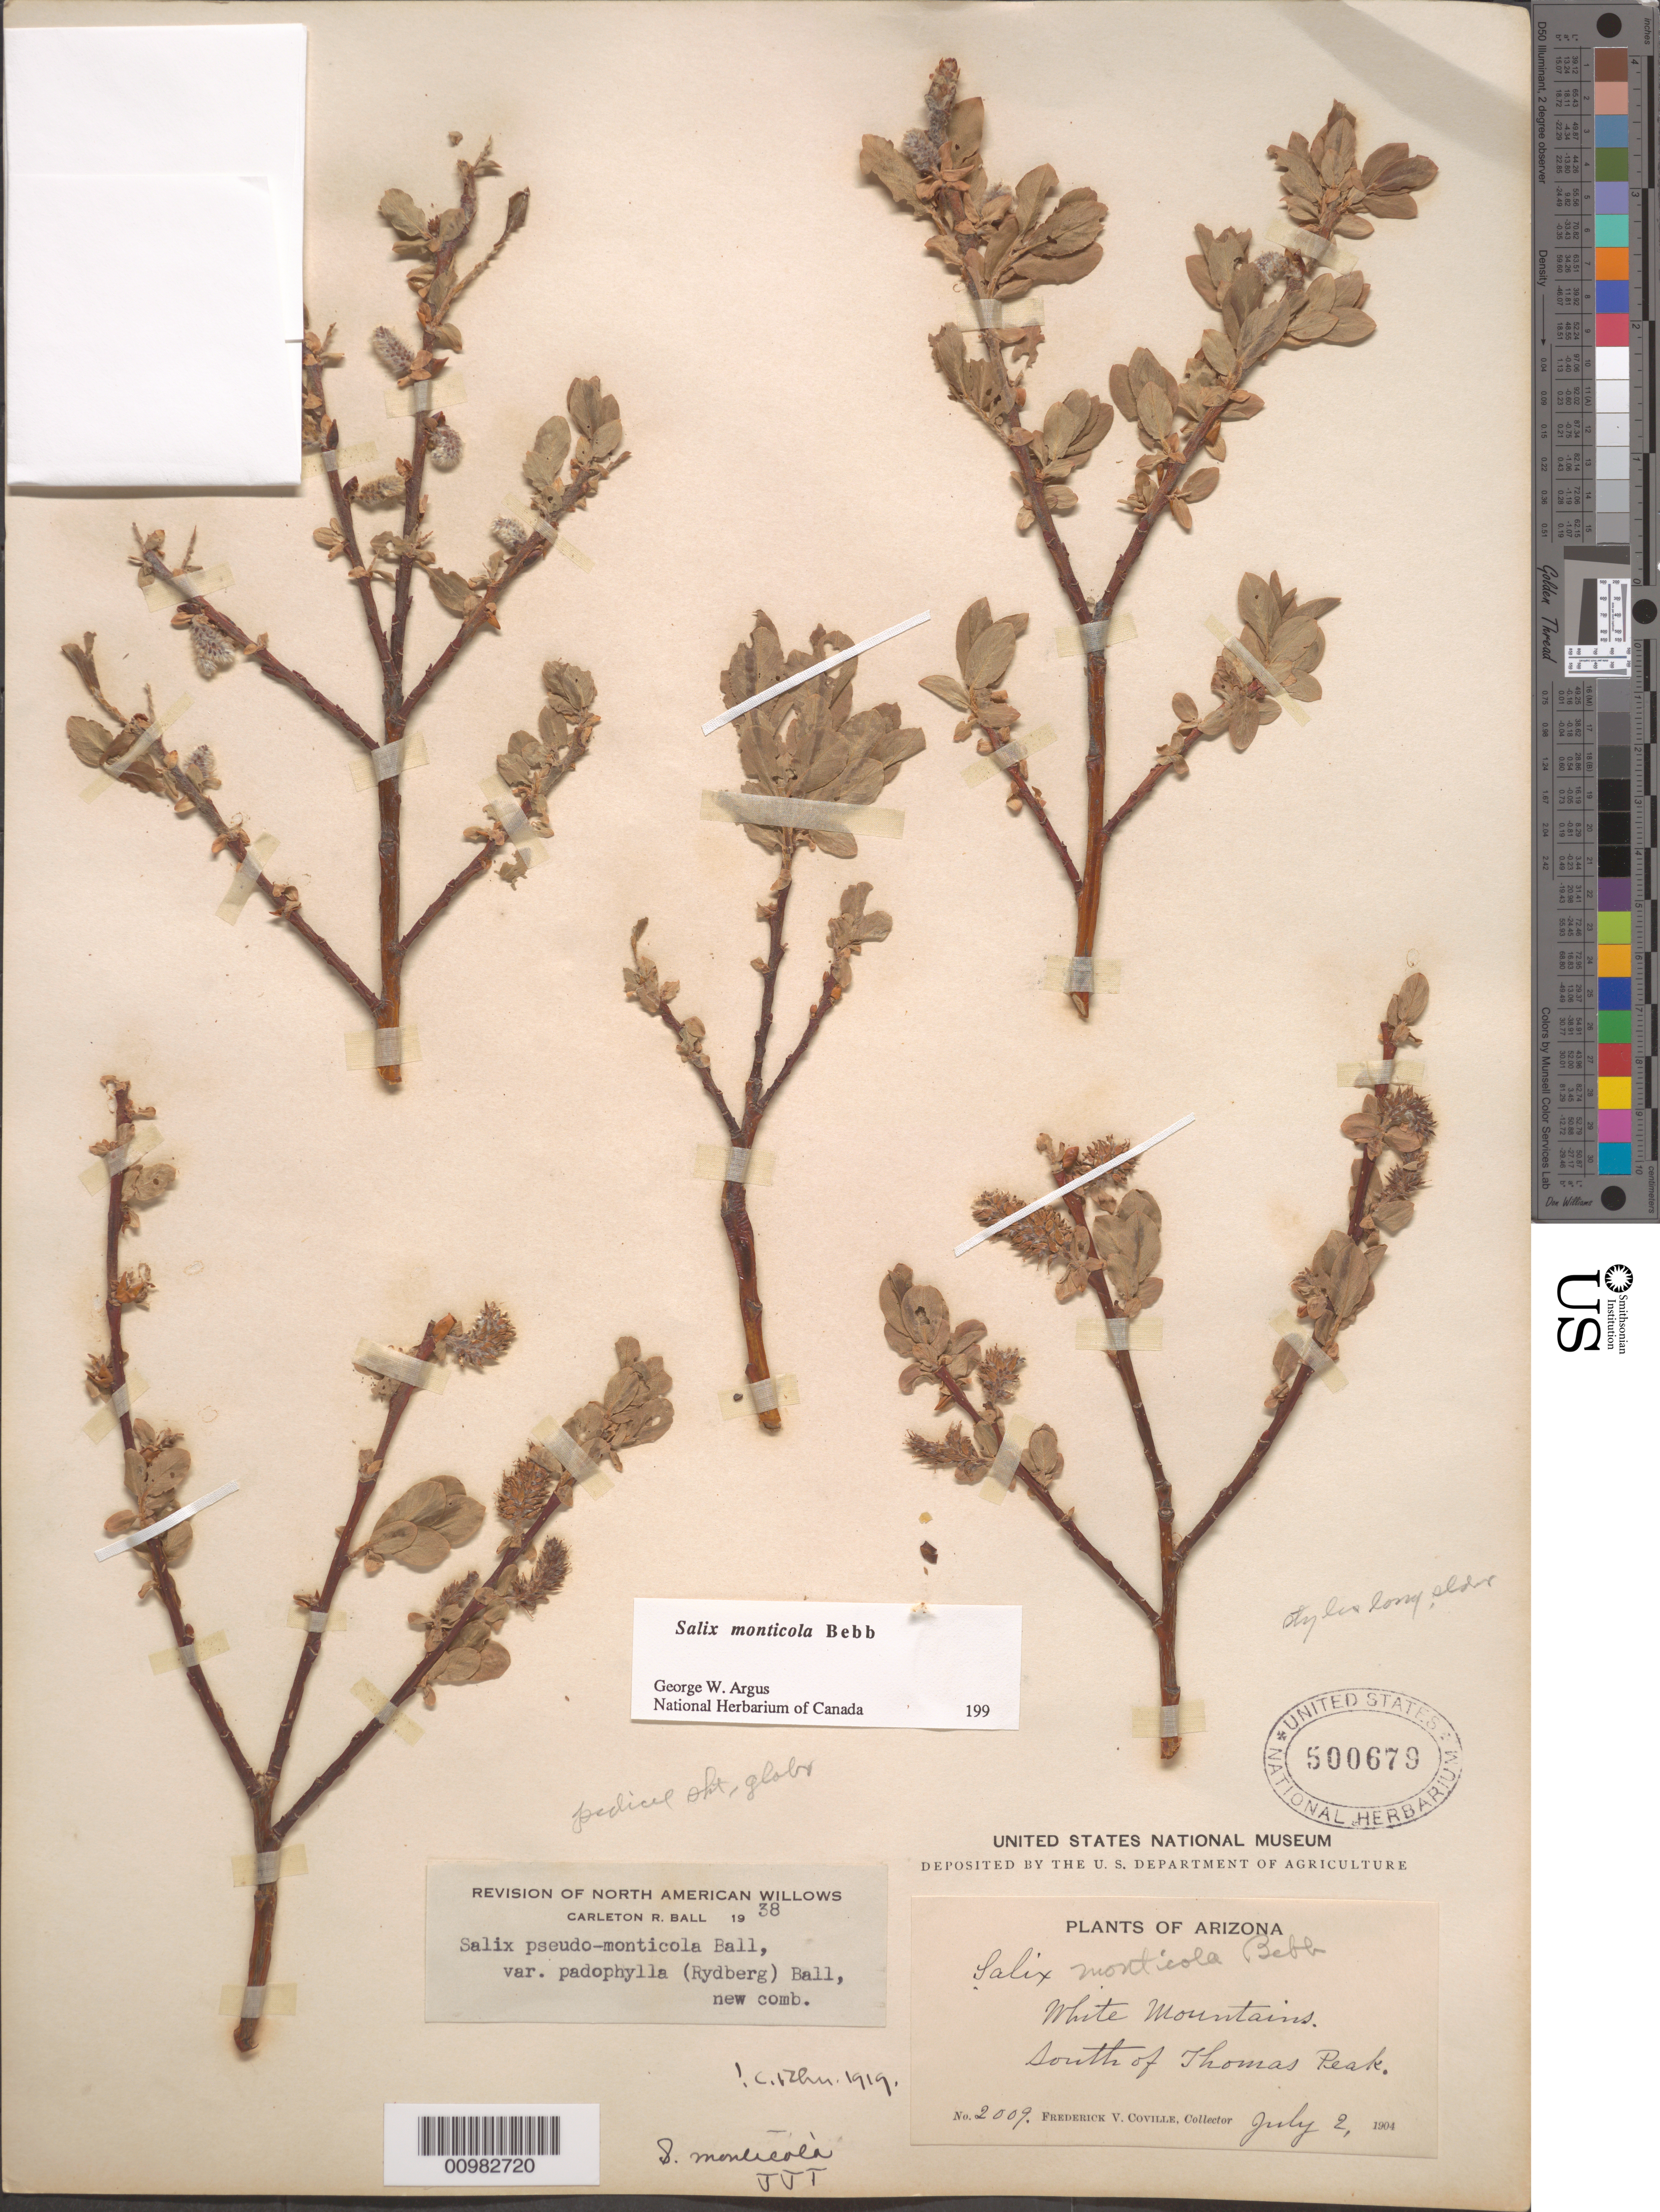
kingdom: Plantae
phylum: Tracheophyta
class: Magnoliopsida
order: Malpighiales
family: Salicaceae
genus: Salix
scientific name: Salix monticola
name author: Bebb.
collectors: F. V. Coville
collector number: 2009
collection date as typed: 02 Jul 1904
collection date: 1904-07-02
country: United States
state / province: Arizona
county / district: Apache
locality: White Mountains, south of Thomas Peak.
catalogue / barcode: US 500679